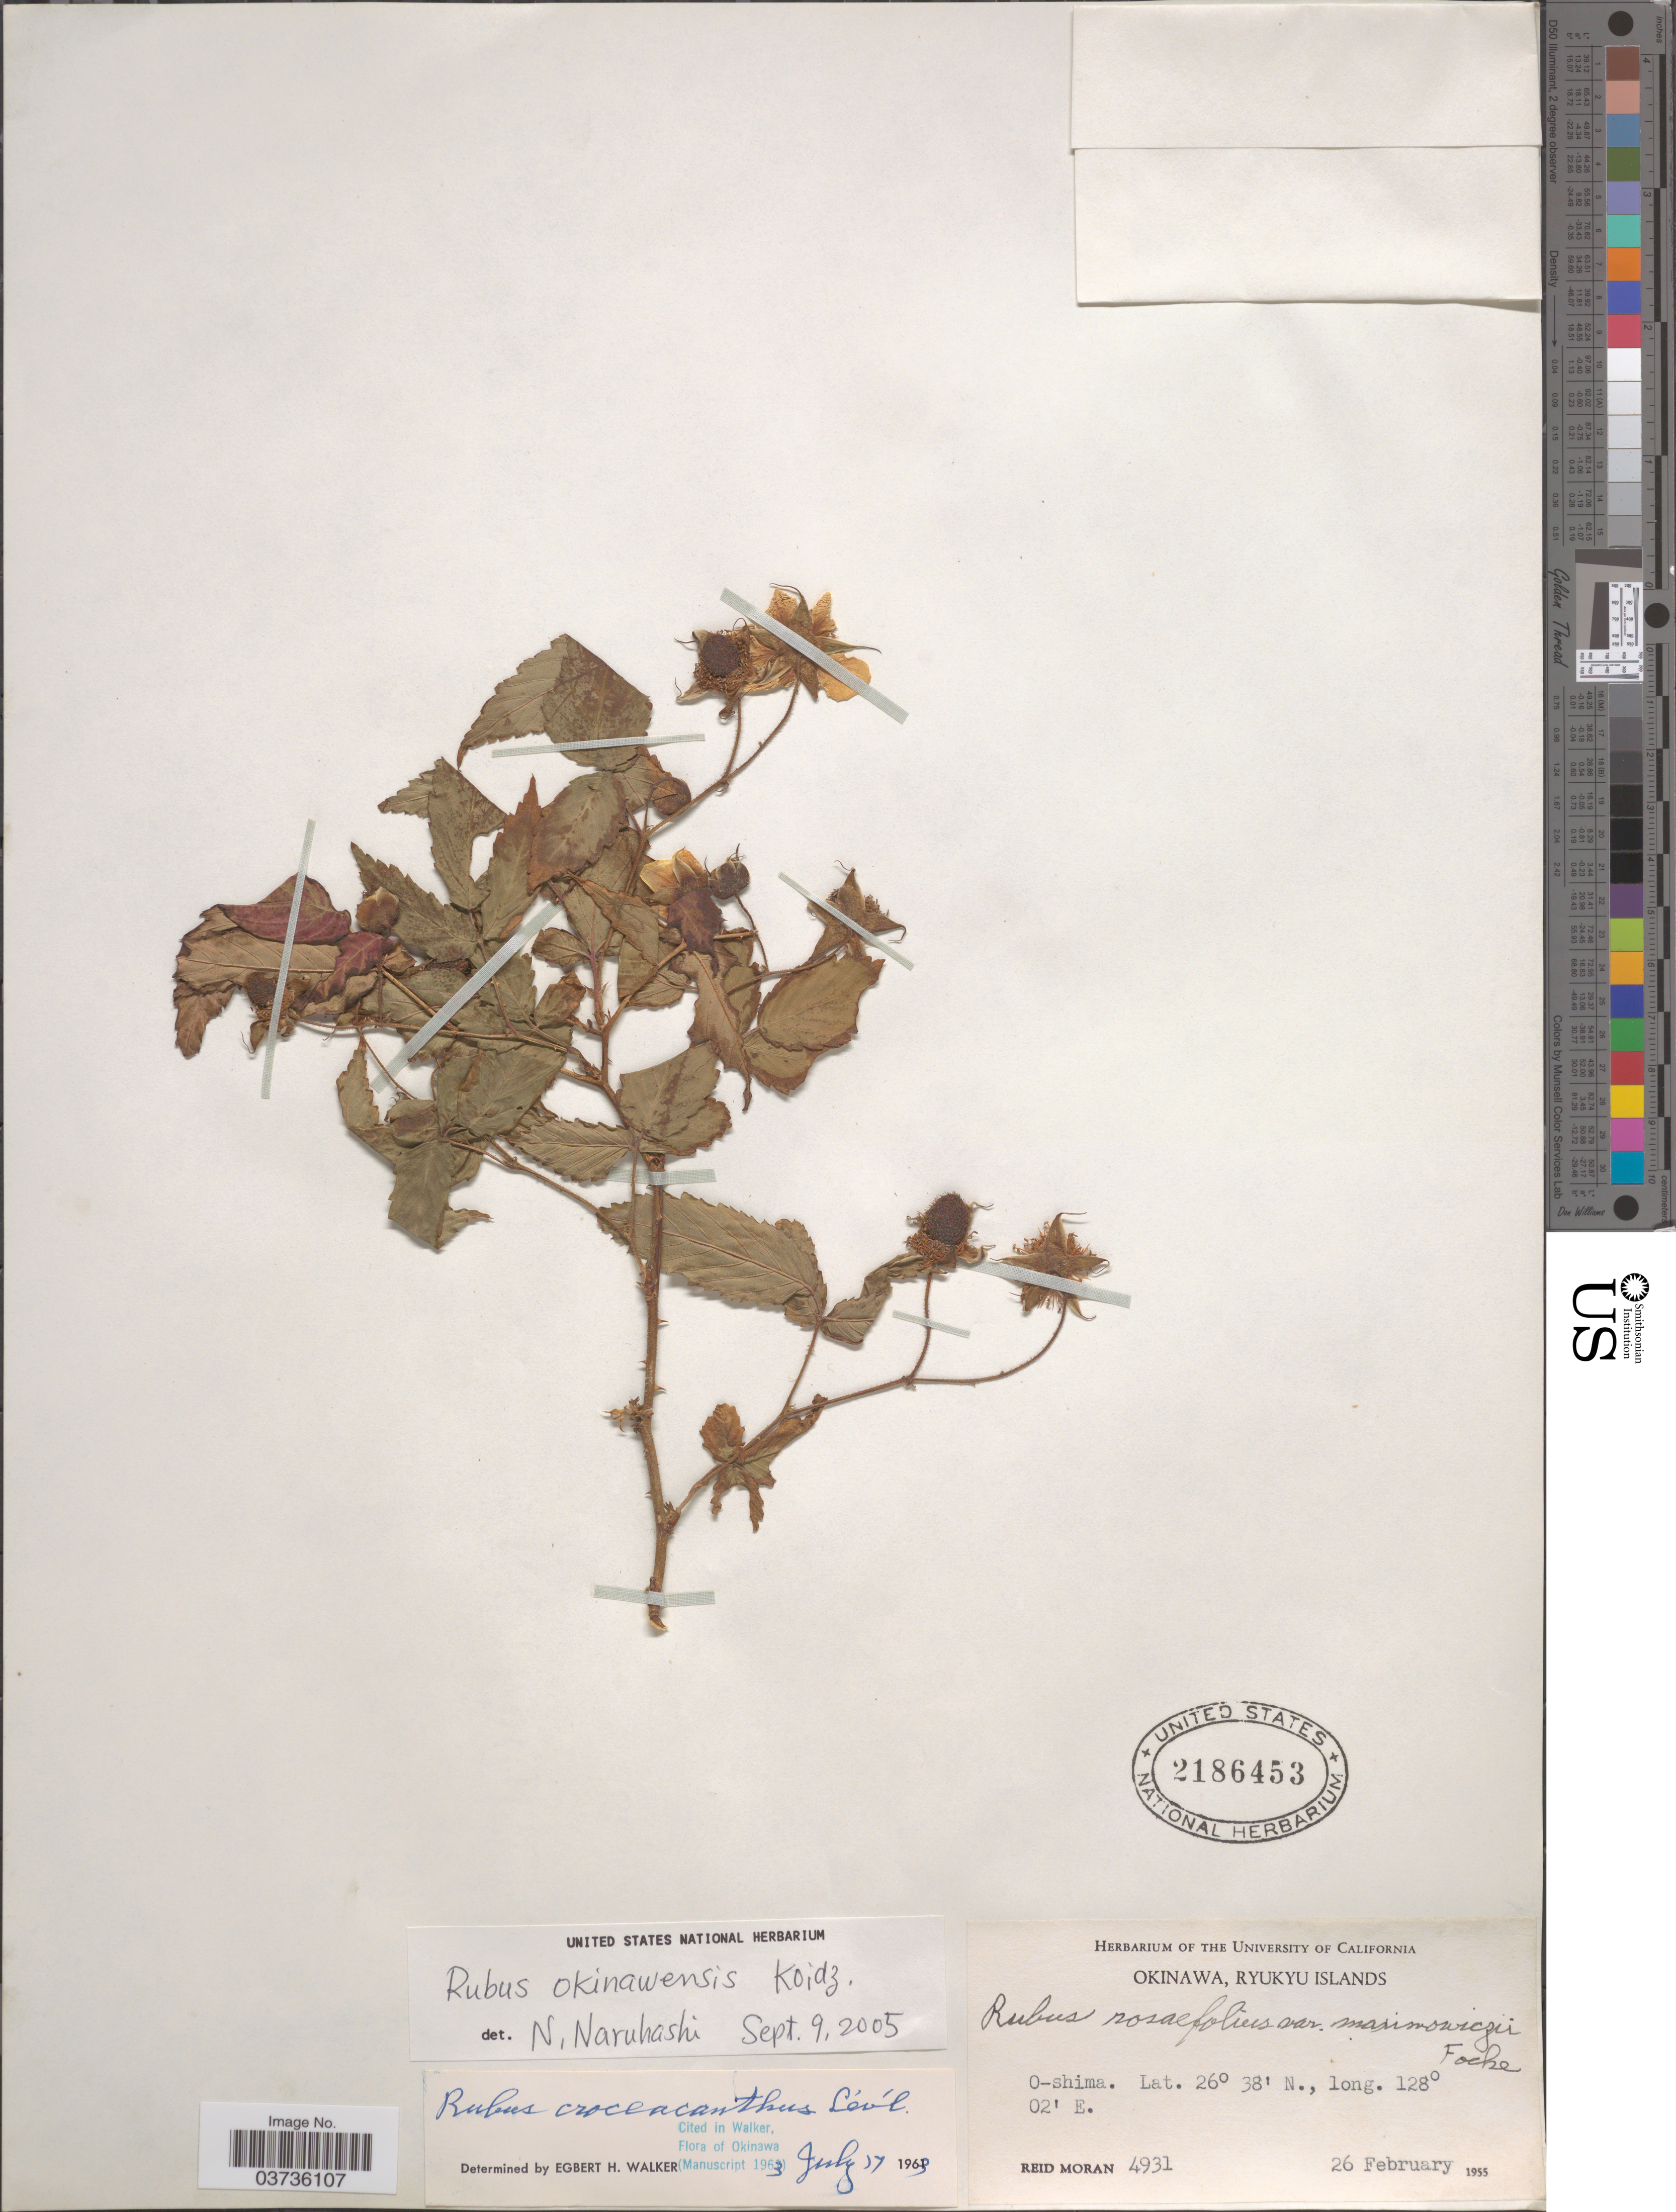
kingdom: Plantae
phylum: Tracheophyta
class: Magnoliopsida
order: Rosales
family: Rosaceae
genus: Rubus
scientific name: Rubus okinawensis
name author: Koidzumi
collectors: R. Moran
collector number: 4931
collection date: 1955-02-26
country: Japan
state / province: Okinawa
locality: Ryukyu Islands. O-shima.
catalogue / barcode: US 2186453